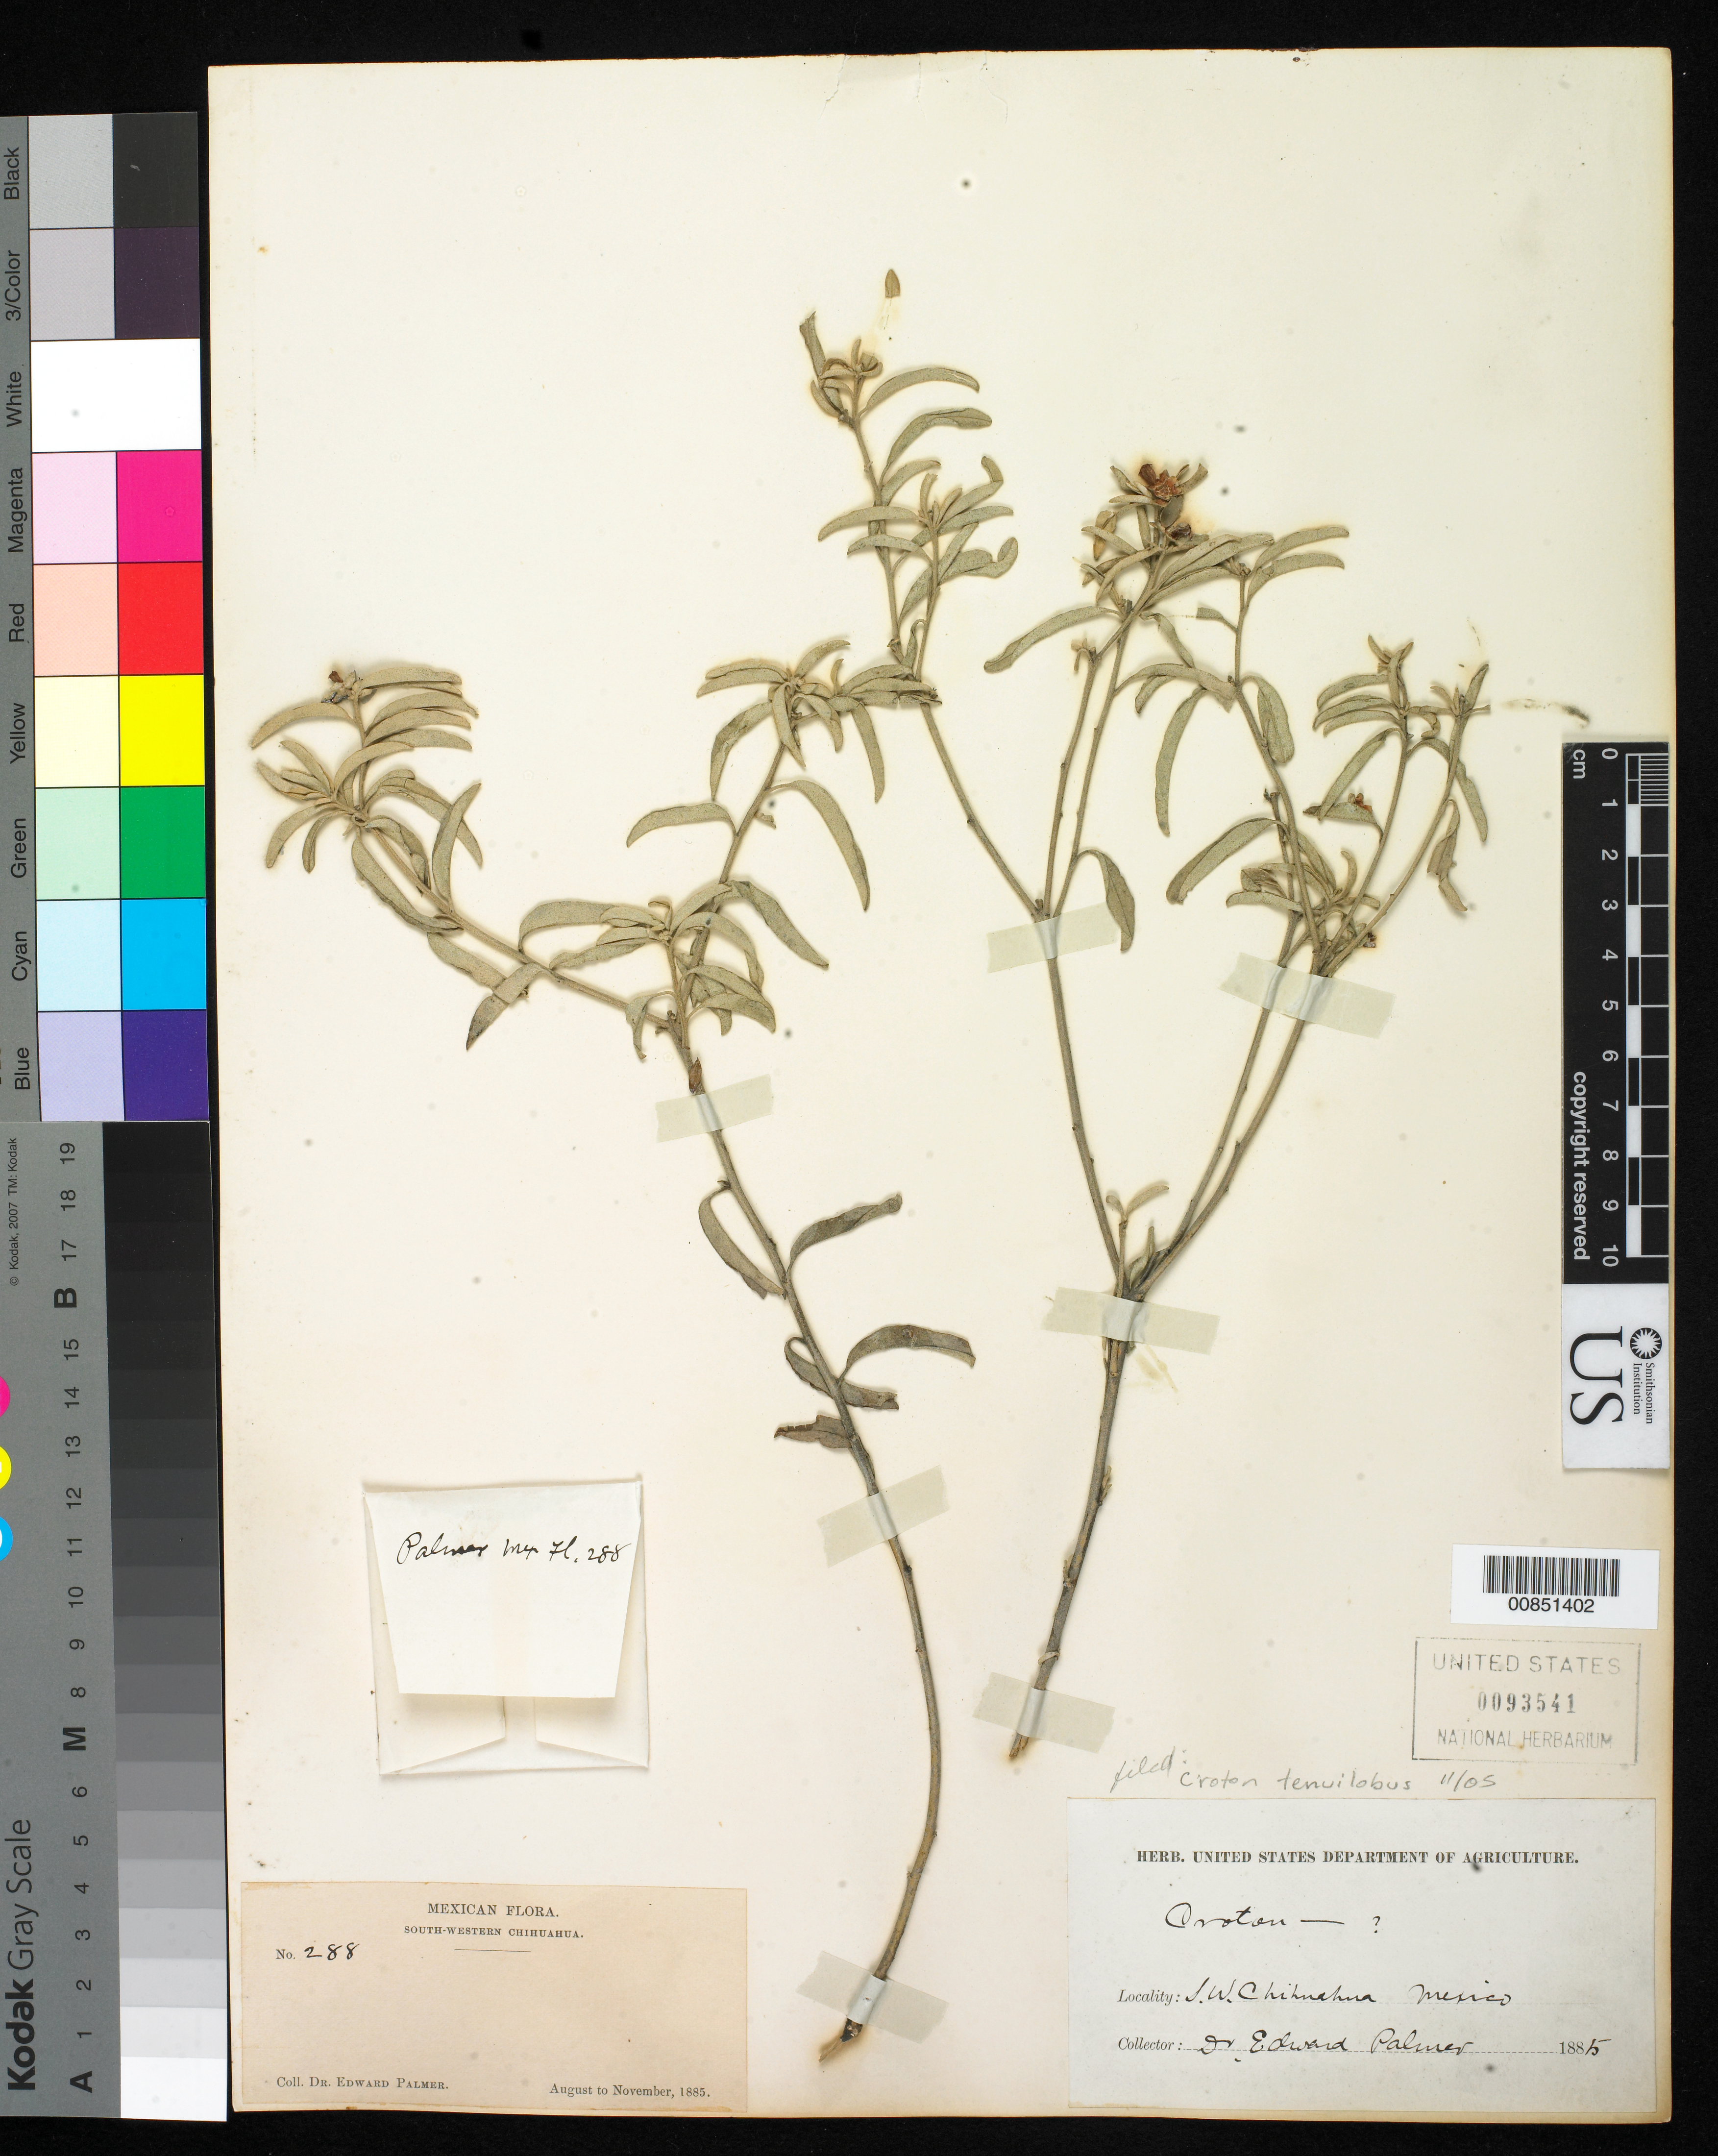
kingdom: Plantae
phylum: Tracheophyta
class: Magnoliopsida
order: Malpighiales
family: Euphorbiaceae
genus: Croton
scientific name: Croton tenuilobus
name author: S. Watson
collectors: E. Palmer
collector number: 288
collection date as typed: Aug 1885 to -- Nov 1885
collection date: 1885-08/1885-11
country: Mexico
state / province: Chihuahua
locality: South-Western Chihuahua.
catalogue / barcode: US 93541